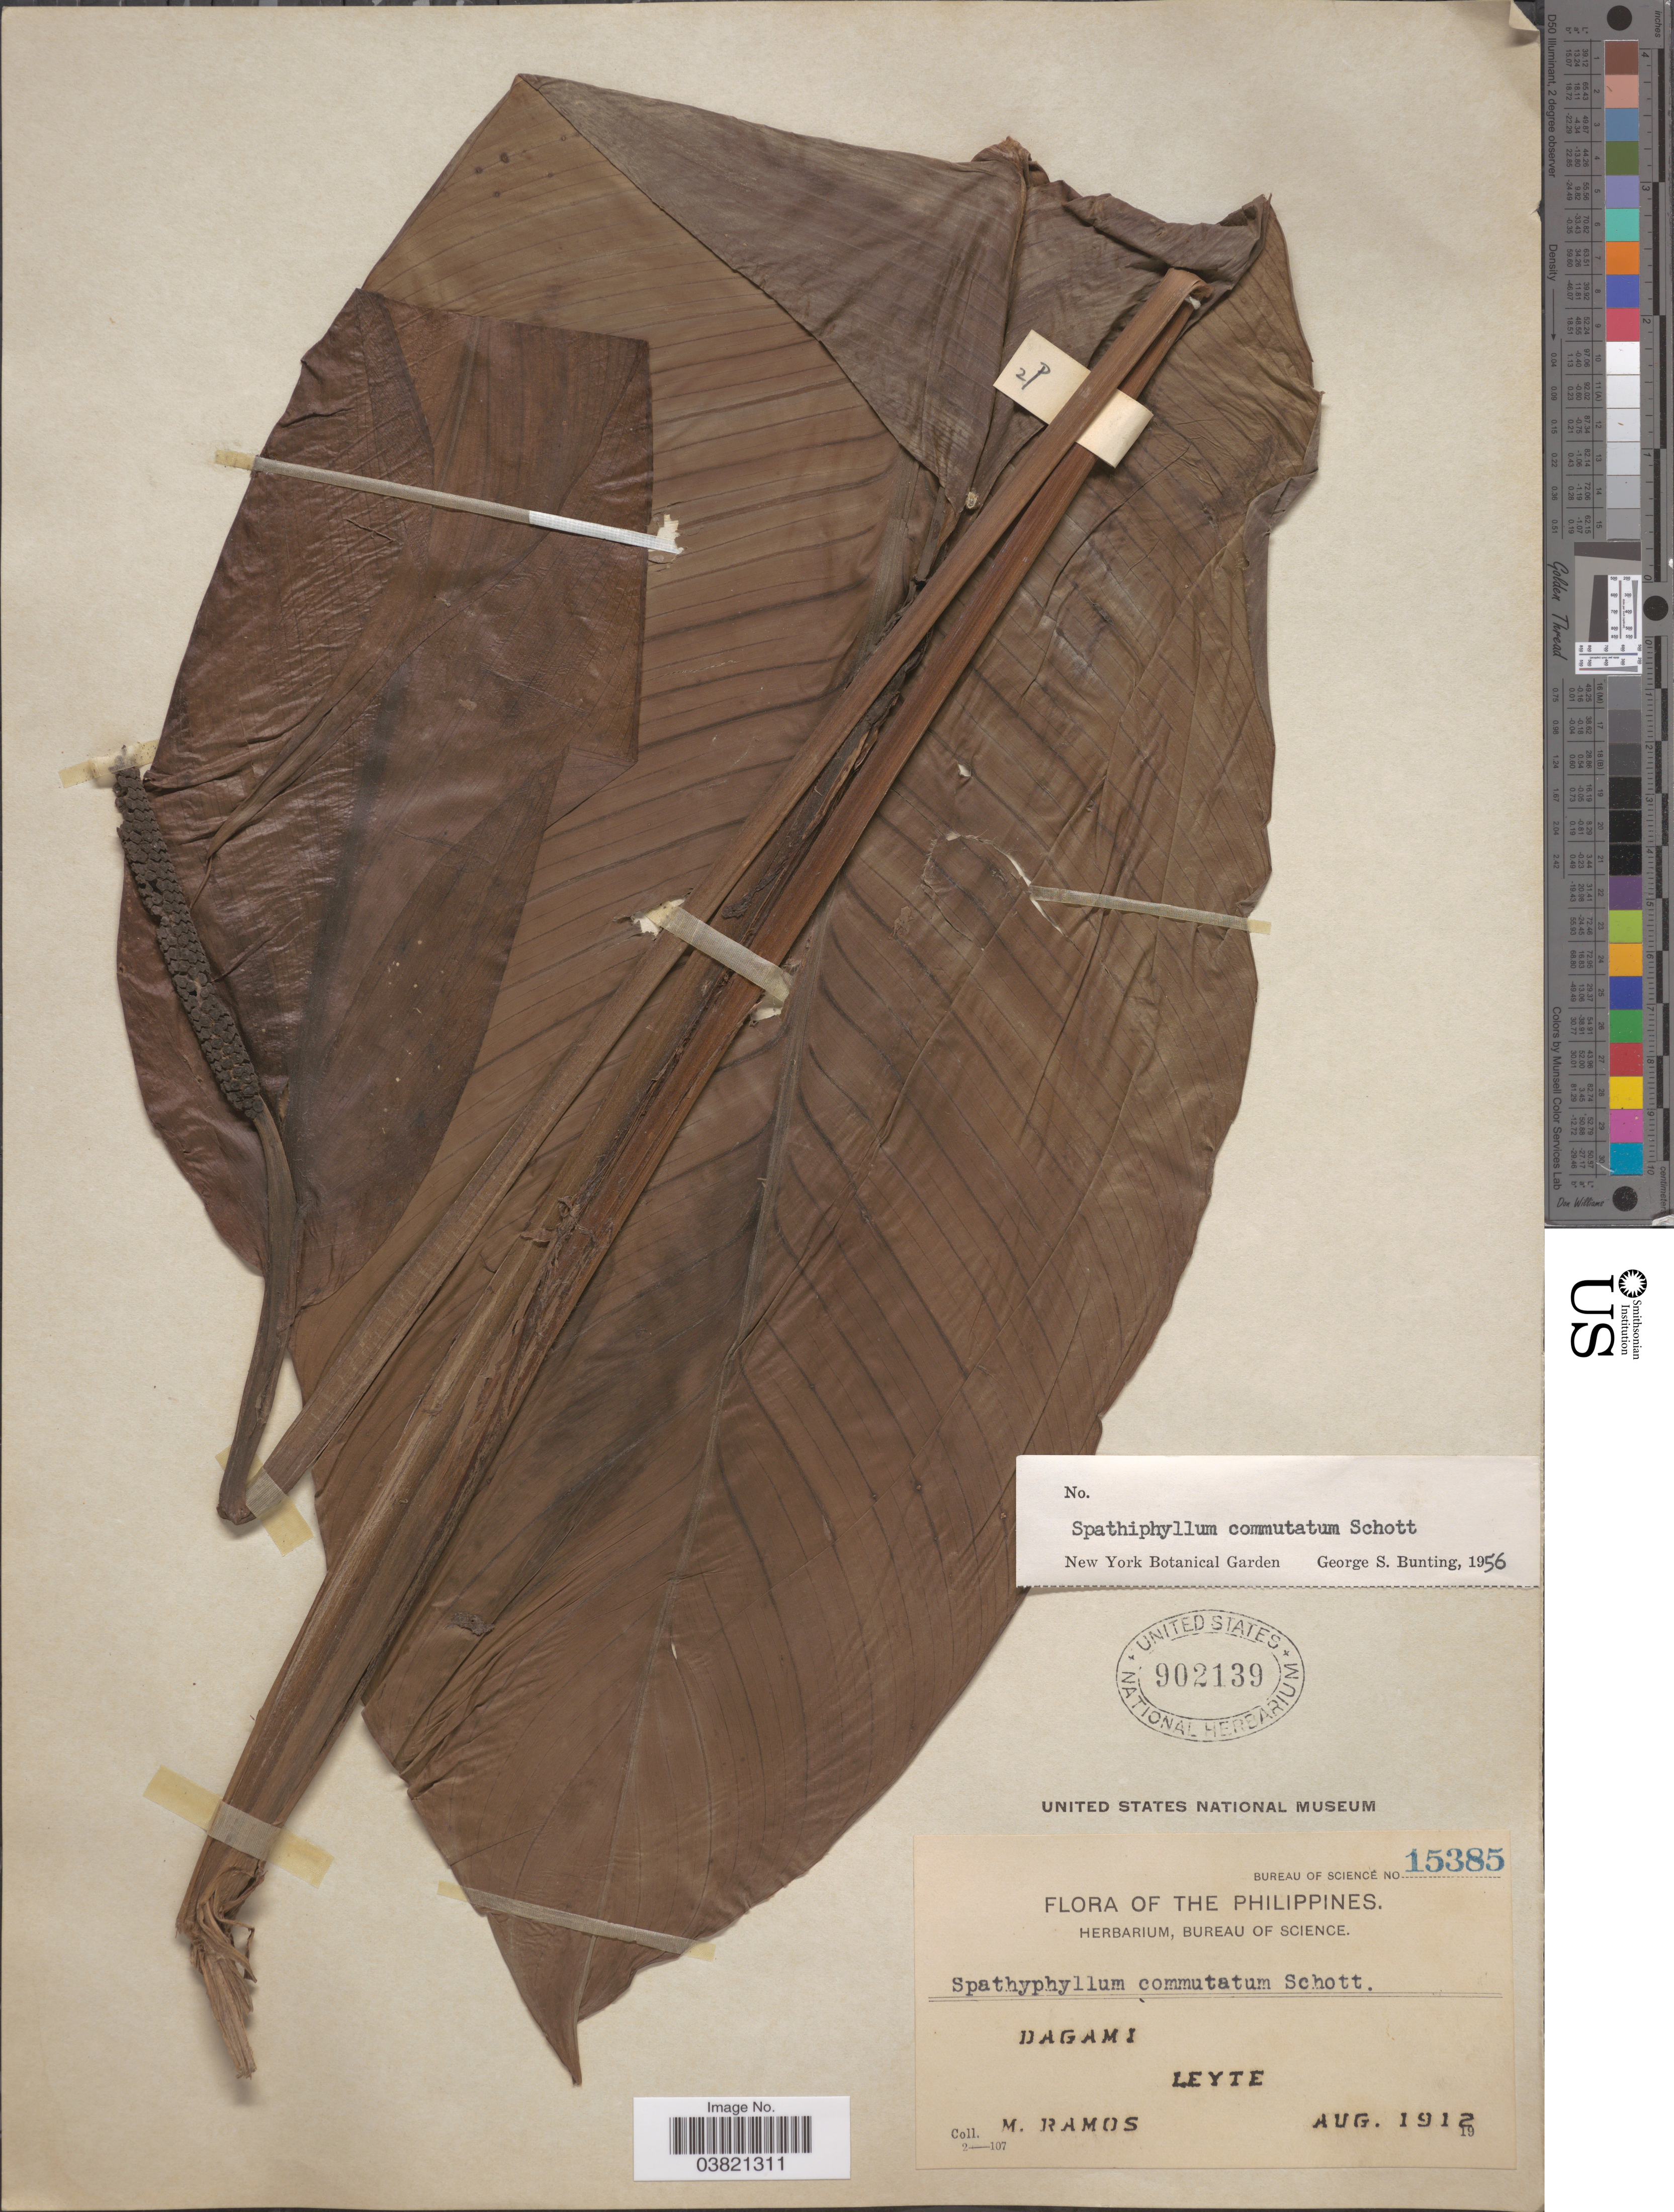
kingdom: Plantae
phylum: Tracheophyta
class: Liliopsida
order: Alismatales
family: Araceae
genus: Spathiphyllum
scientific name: Spathiphyllum commutatum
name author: Schott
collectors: M. Ramos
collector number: Bureau of Science 15385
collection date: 1912-08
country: Philippines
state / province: Eastern Visayas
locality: Dagami, Leyte.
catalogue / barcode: US 902139